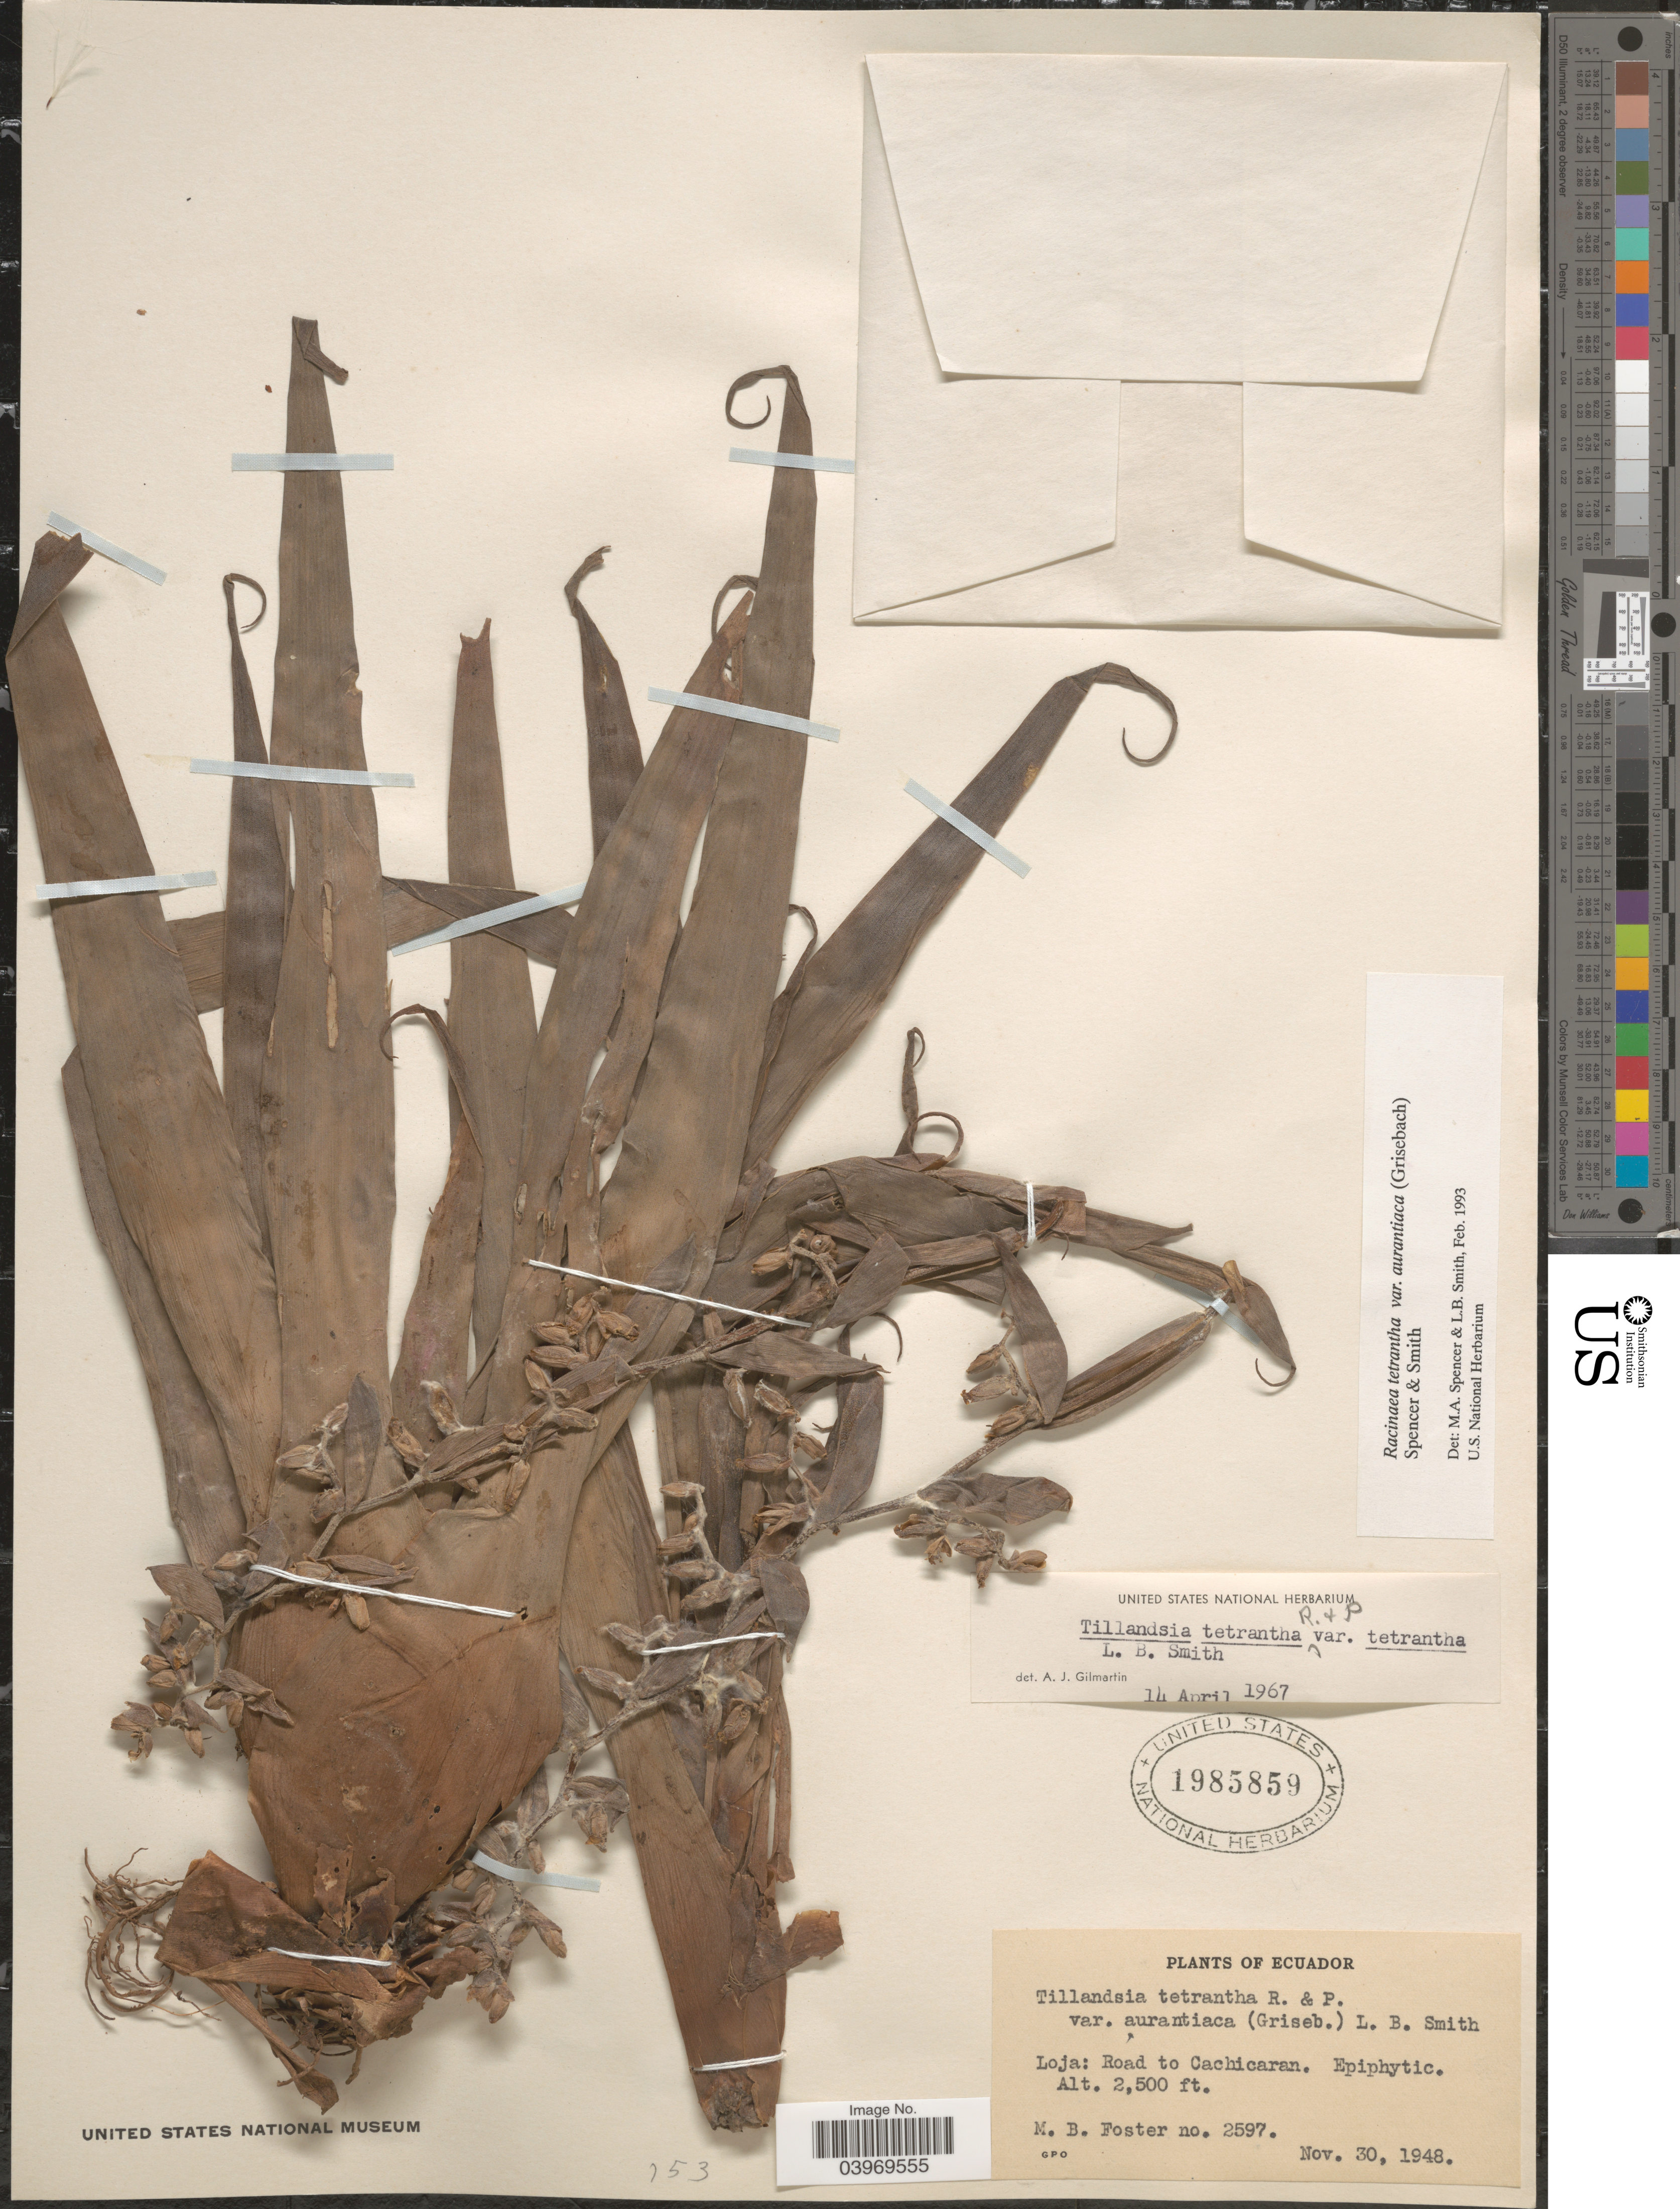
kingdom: Plantae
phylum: Tracheophyta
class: Liliopsida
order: Poales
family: Bromeliaceae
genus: Racinaea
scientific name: Racinaea tetrantha var. aurantiaca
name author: (Griseb.) M.A. Spencer & L.B. Sm.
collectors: M. B. Foster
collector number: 2597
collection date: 1948-11-30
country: Ecuador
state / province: Loja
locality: Road to Cachiecaran.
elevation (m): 762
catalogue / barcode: US 1985859